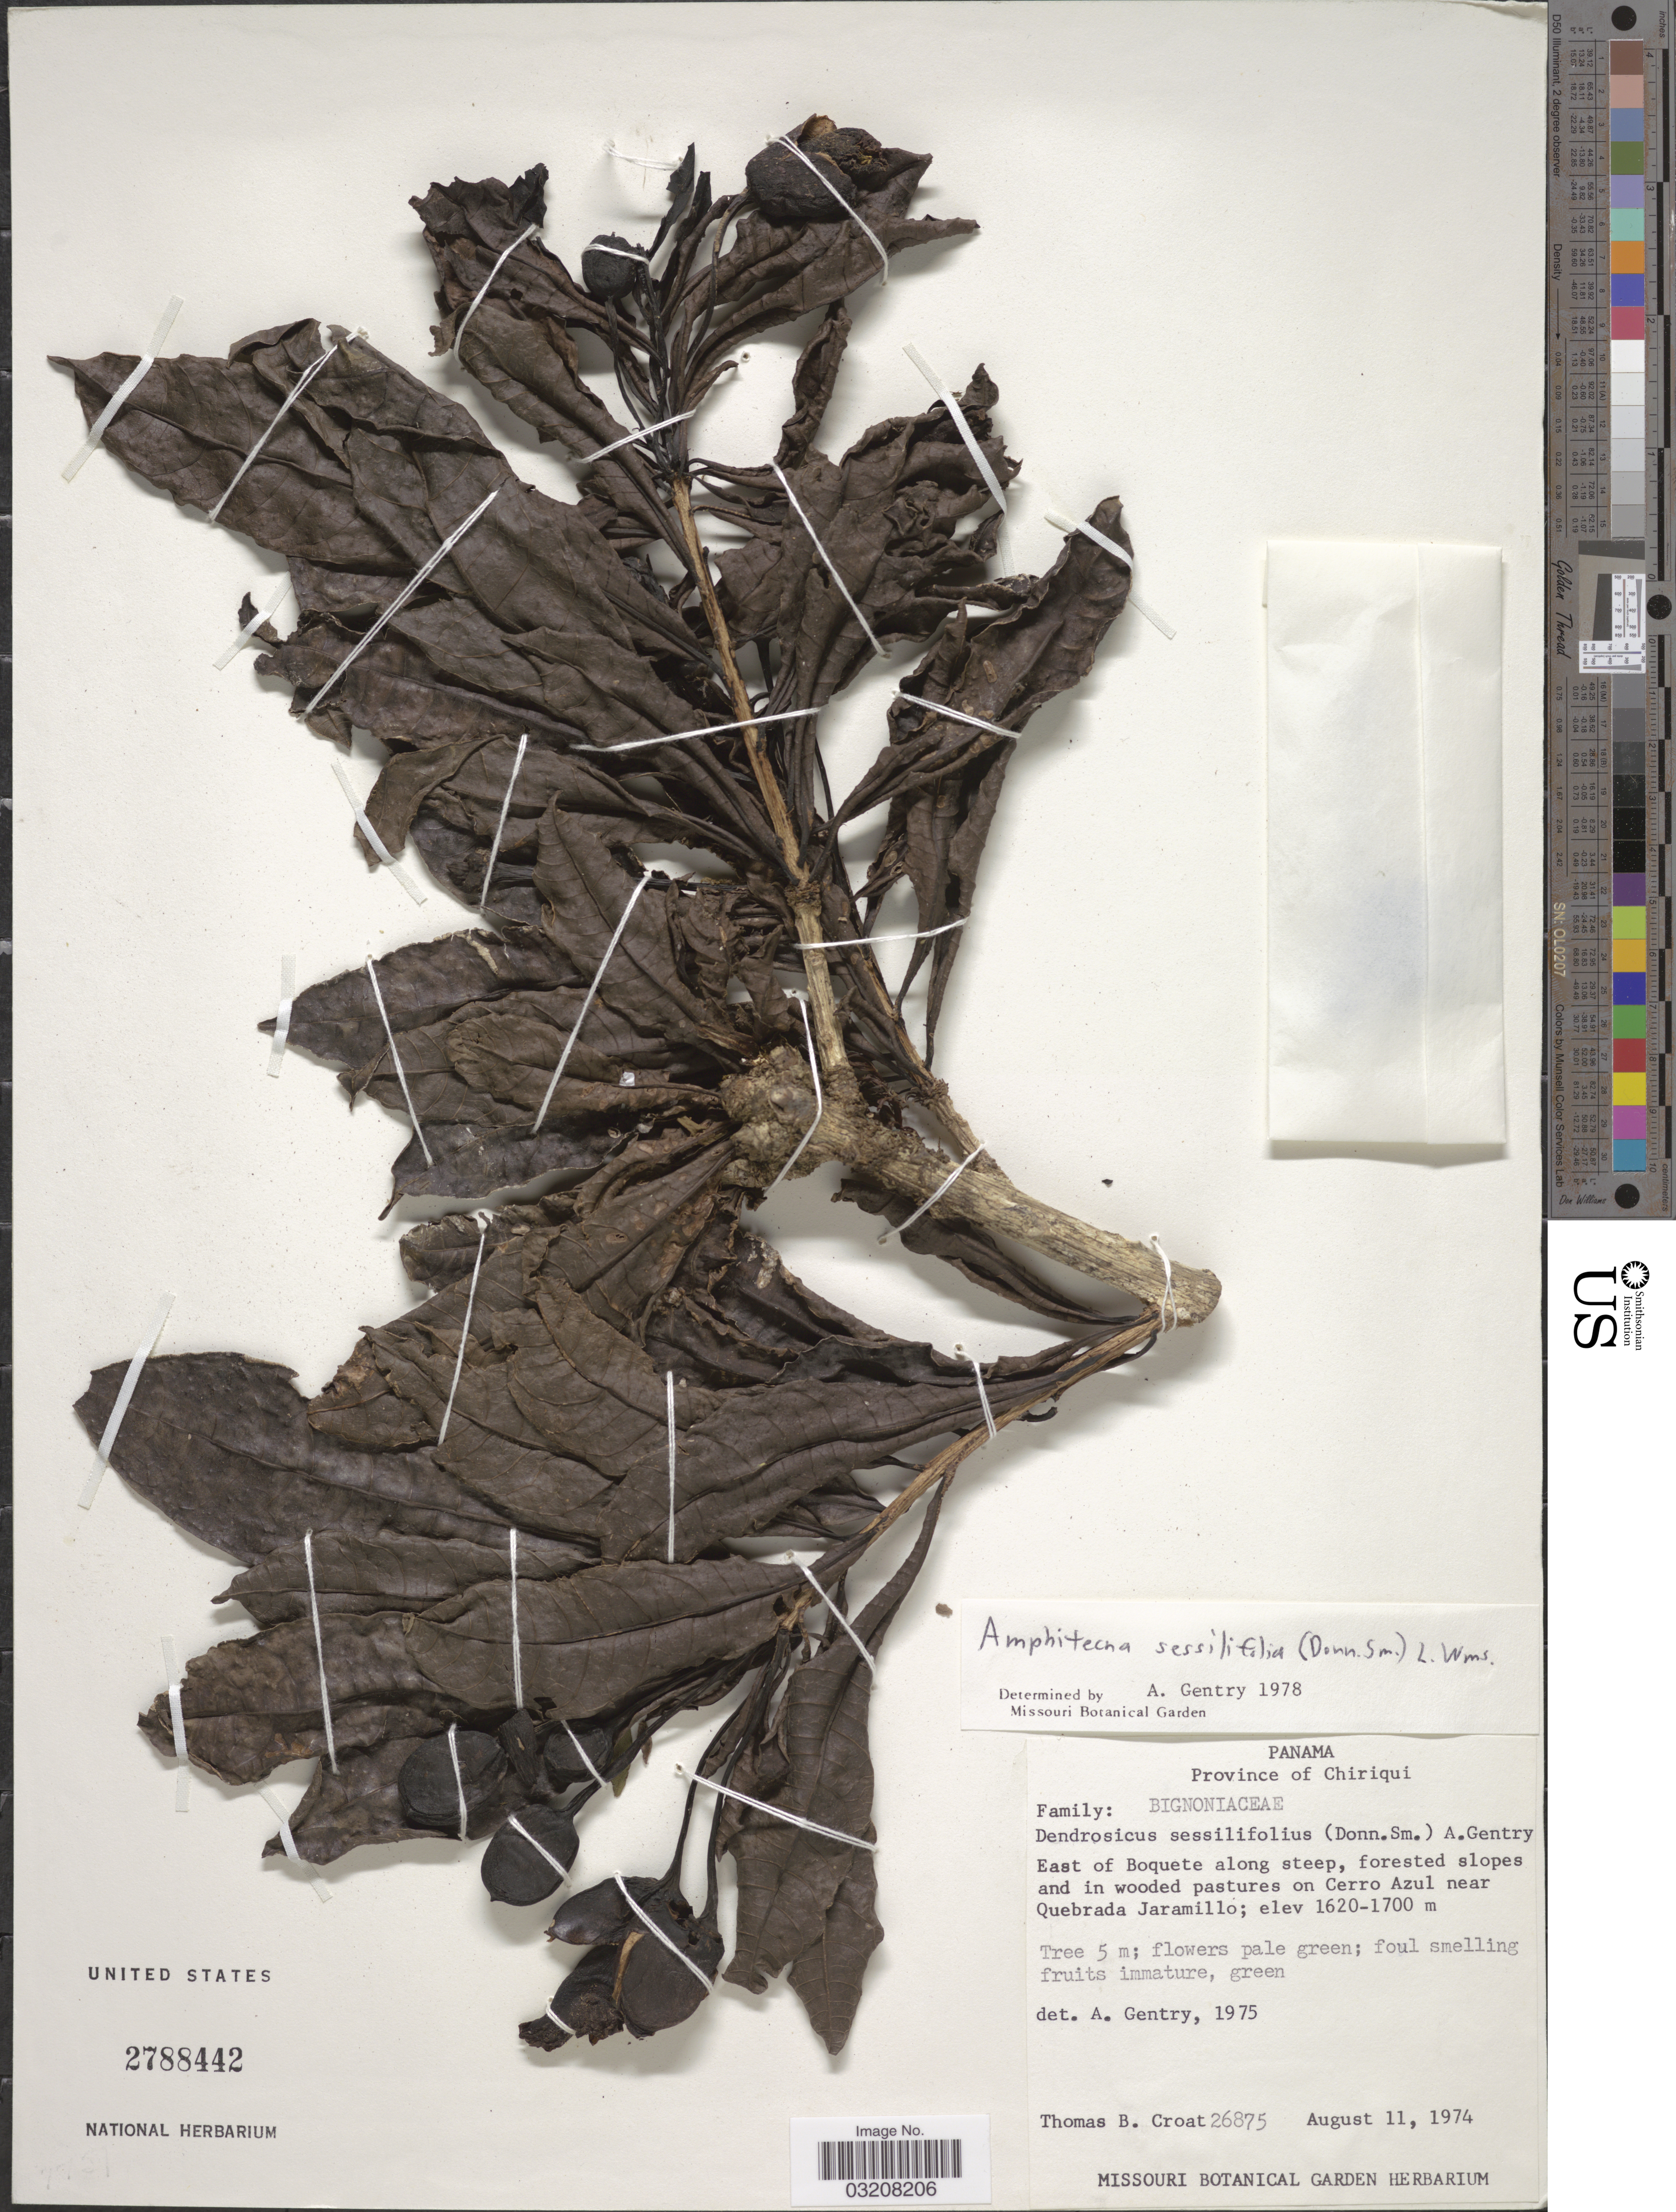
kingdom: Plantae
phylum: Tracheophyta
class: Magnoliopsida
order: Lamiales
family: Bignoniaceae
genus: Amphitecna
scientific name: Amphitecna sessilifolia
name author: (Donn. Sm.) L.O. Williams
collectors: T. B. Croat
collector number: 26875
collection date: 1974-08-11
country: Panama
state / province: Chiriqui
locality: East of Boquete along steep, forested slopes and in wooded pastures on Cerro Azul near Quebrada Jaramillo.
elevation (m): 1620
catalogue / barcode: US 2788442